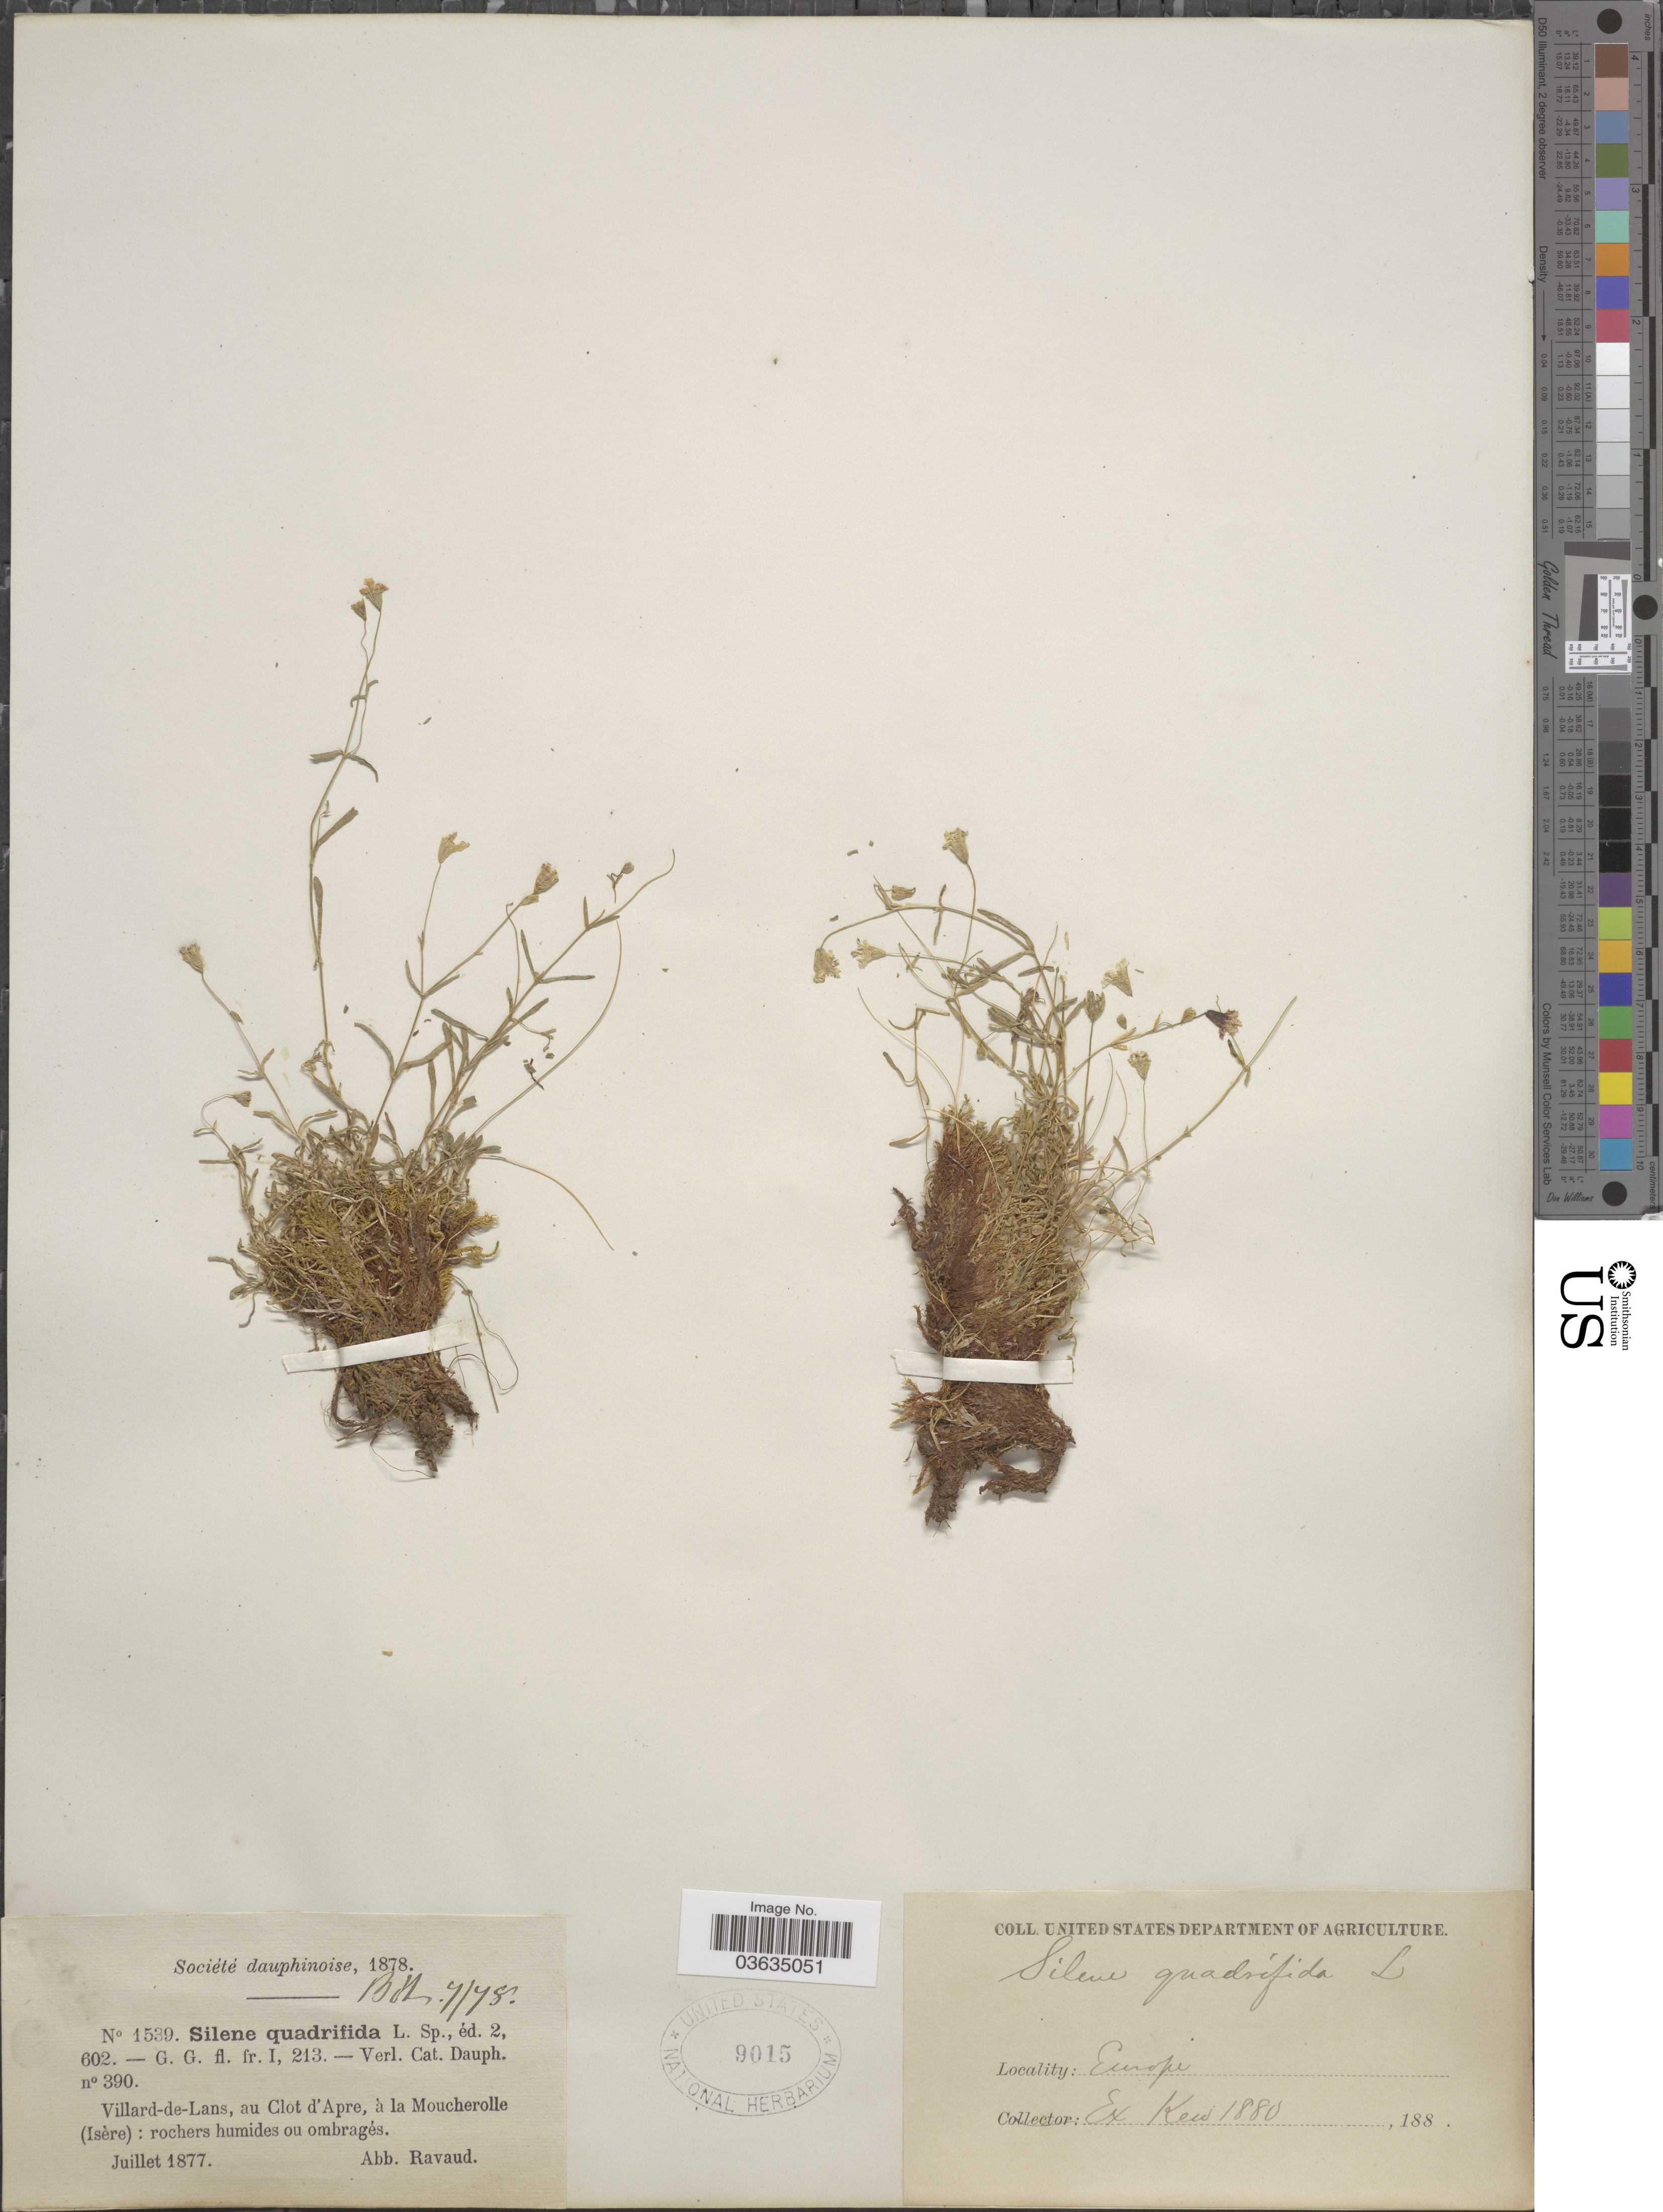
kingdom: Plantae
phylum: Tracheophyta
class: Magnoliopsida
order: Caryophyllales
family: Caryophyllaceae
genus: Heliosperma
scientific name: Heliosperma quadrifidum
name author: Rchb.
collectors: A. Ravaud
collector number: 1539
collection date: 1877-07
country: France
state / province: Auvergne-Rhône-Alpes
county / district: Isère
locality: Villard-de-Lans, au Clot d'Apre, à la Moucherolle (Isère): rochers humides ou ombragés. Europe.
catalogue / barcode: US 9015